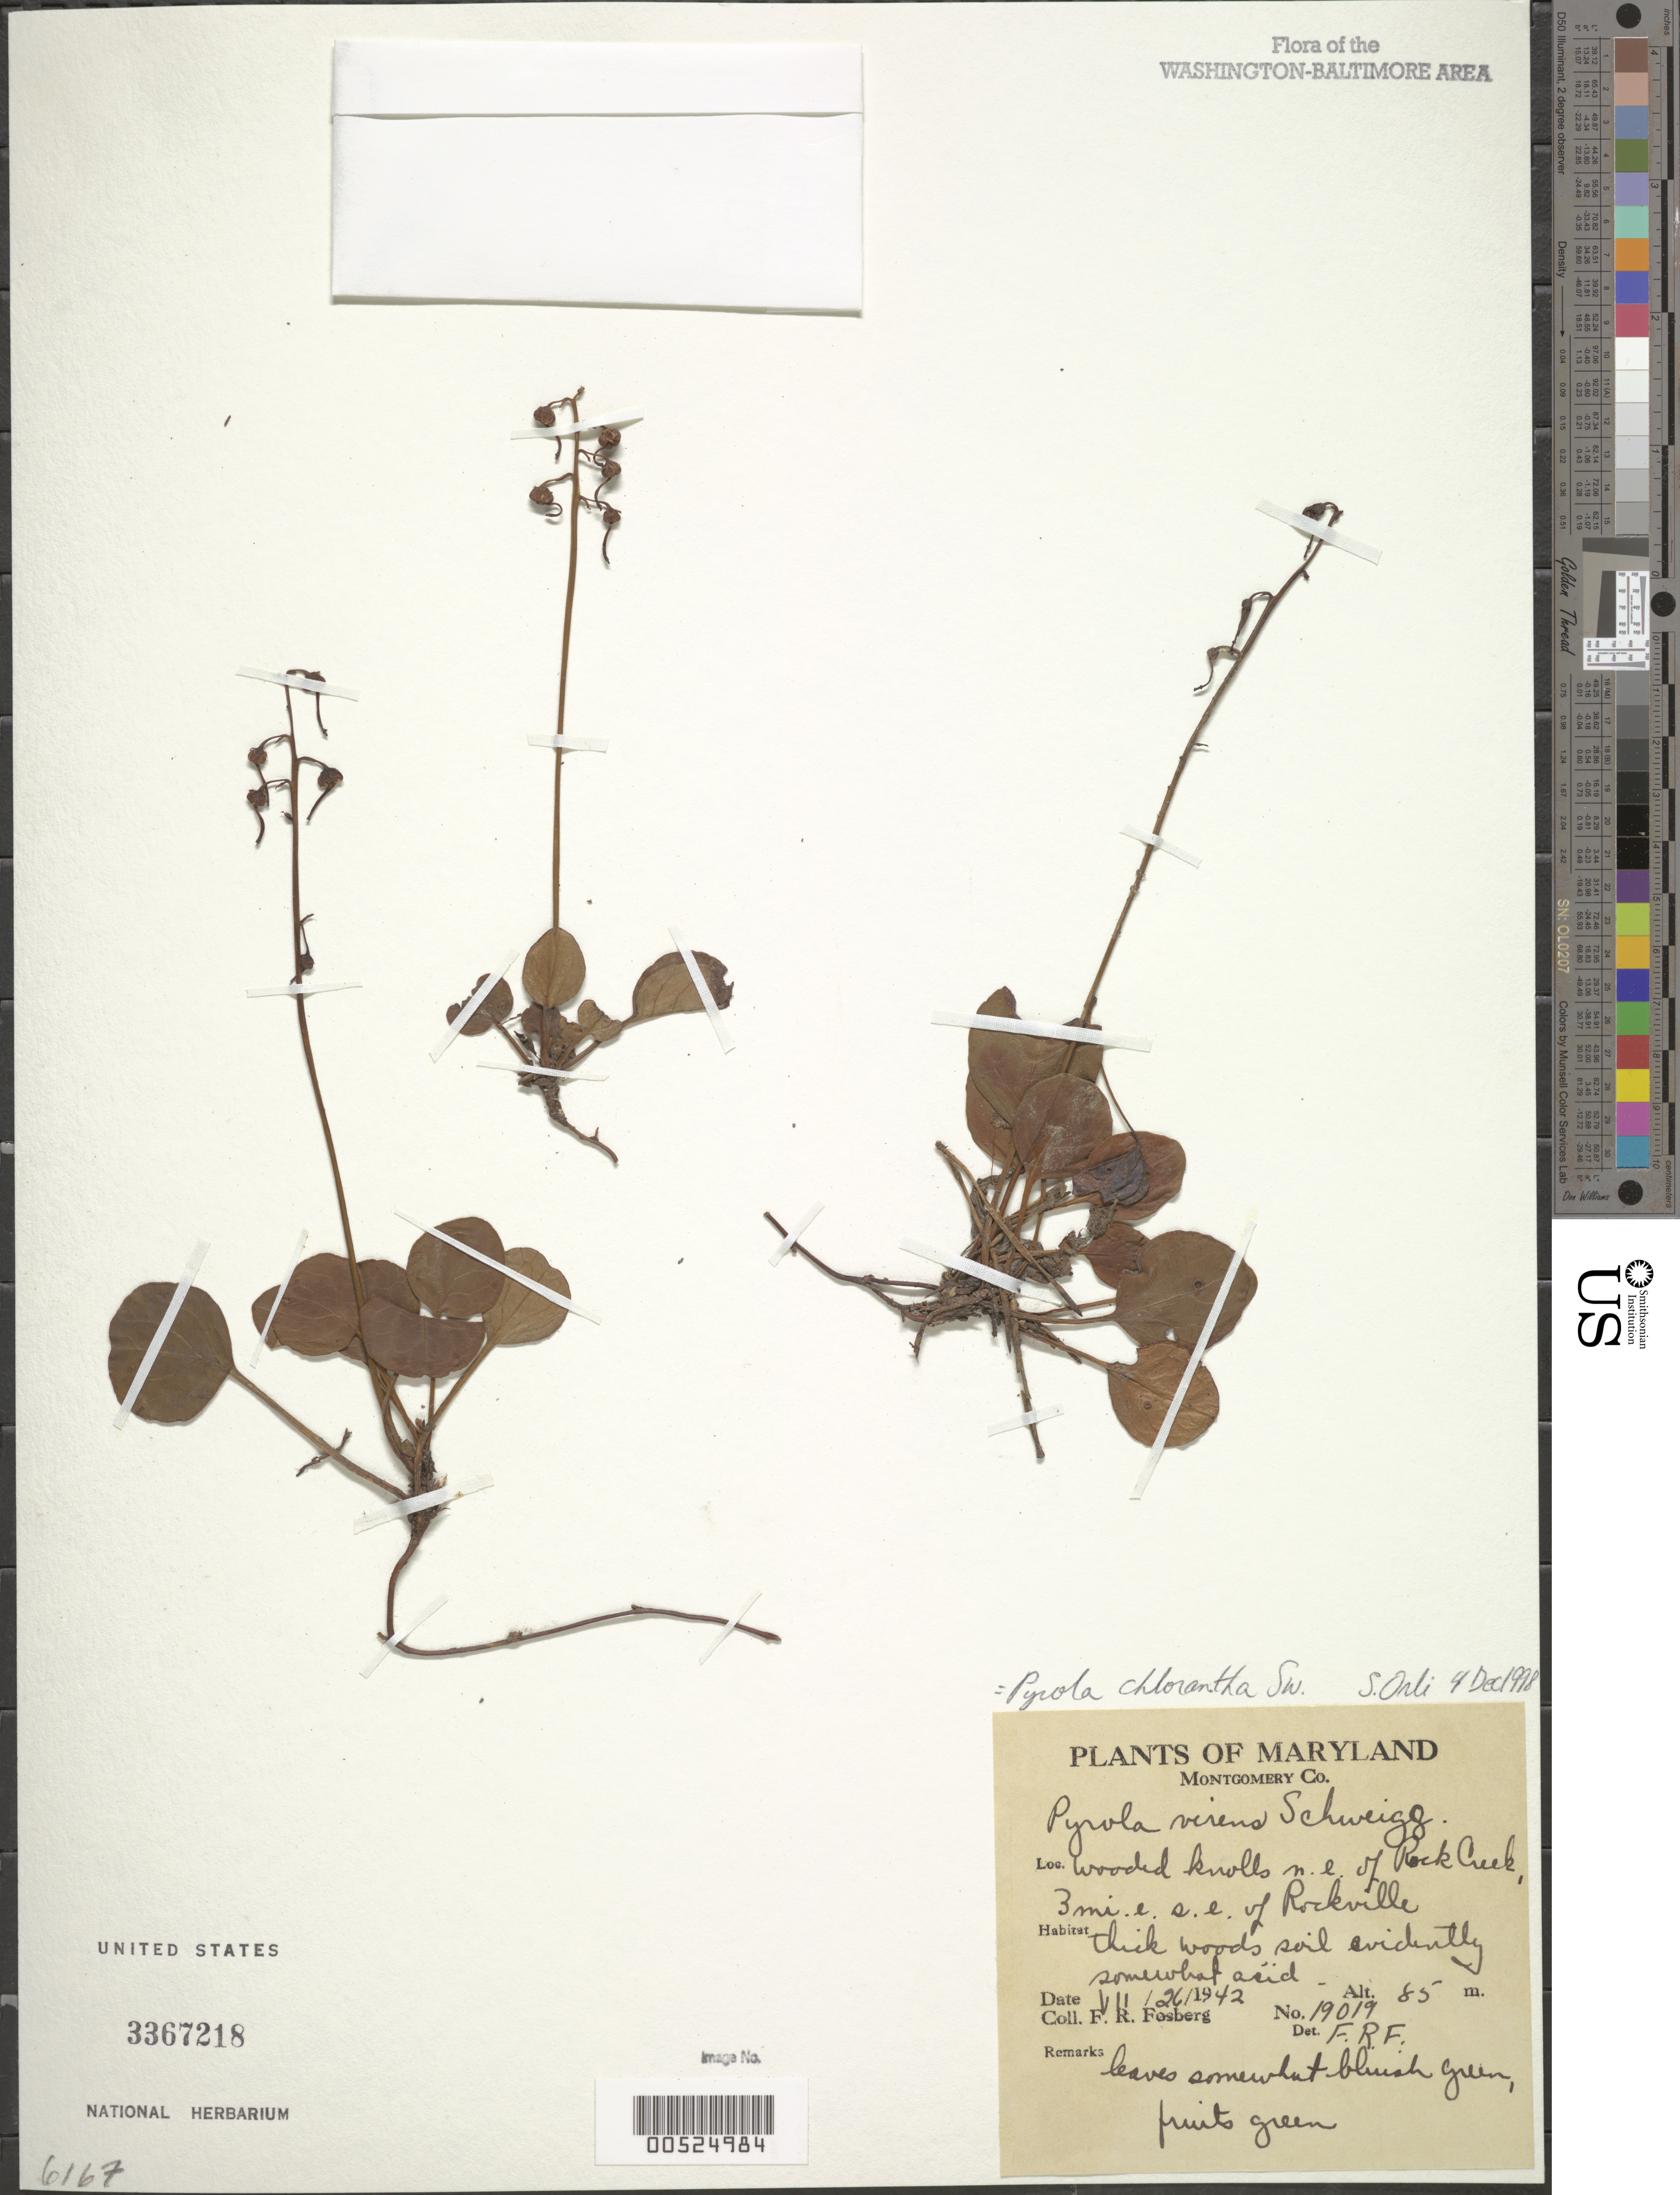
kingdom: Plantae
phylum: Tracheophyta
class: Magnoliopsida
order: Ericales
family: Ericaceae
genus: Pyrola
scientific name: Pyrola chlorantha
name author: Schweigg.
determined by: Orli, Sylvia Stone, (BOT), Smithsonian Institution - National Museum of Natural History (UNITED STATES)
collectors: F. R. Fosberg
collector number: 19019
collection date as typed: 26 Jul 1942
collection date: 1942-07-26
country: United States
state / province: Maryland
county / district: Montgomery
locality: Wooded knolls NE of Rock Creek, 3 mi. ESE of Rockville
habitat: Thick woods, soil evidently somewhat acid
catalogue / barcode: US 3367218